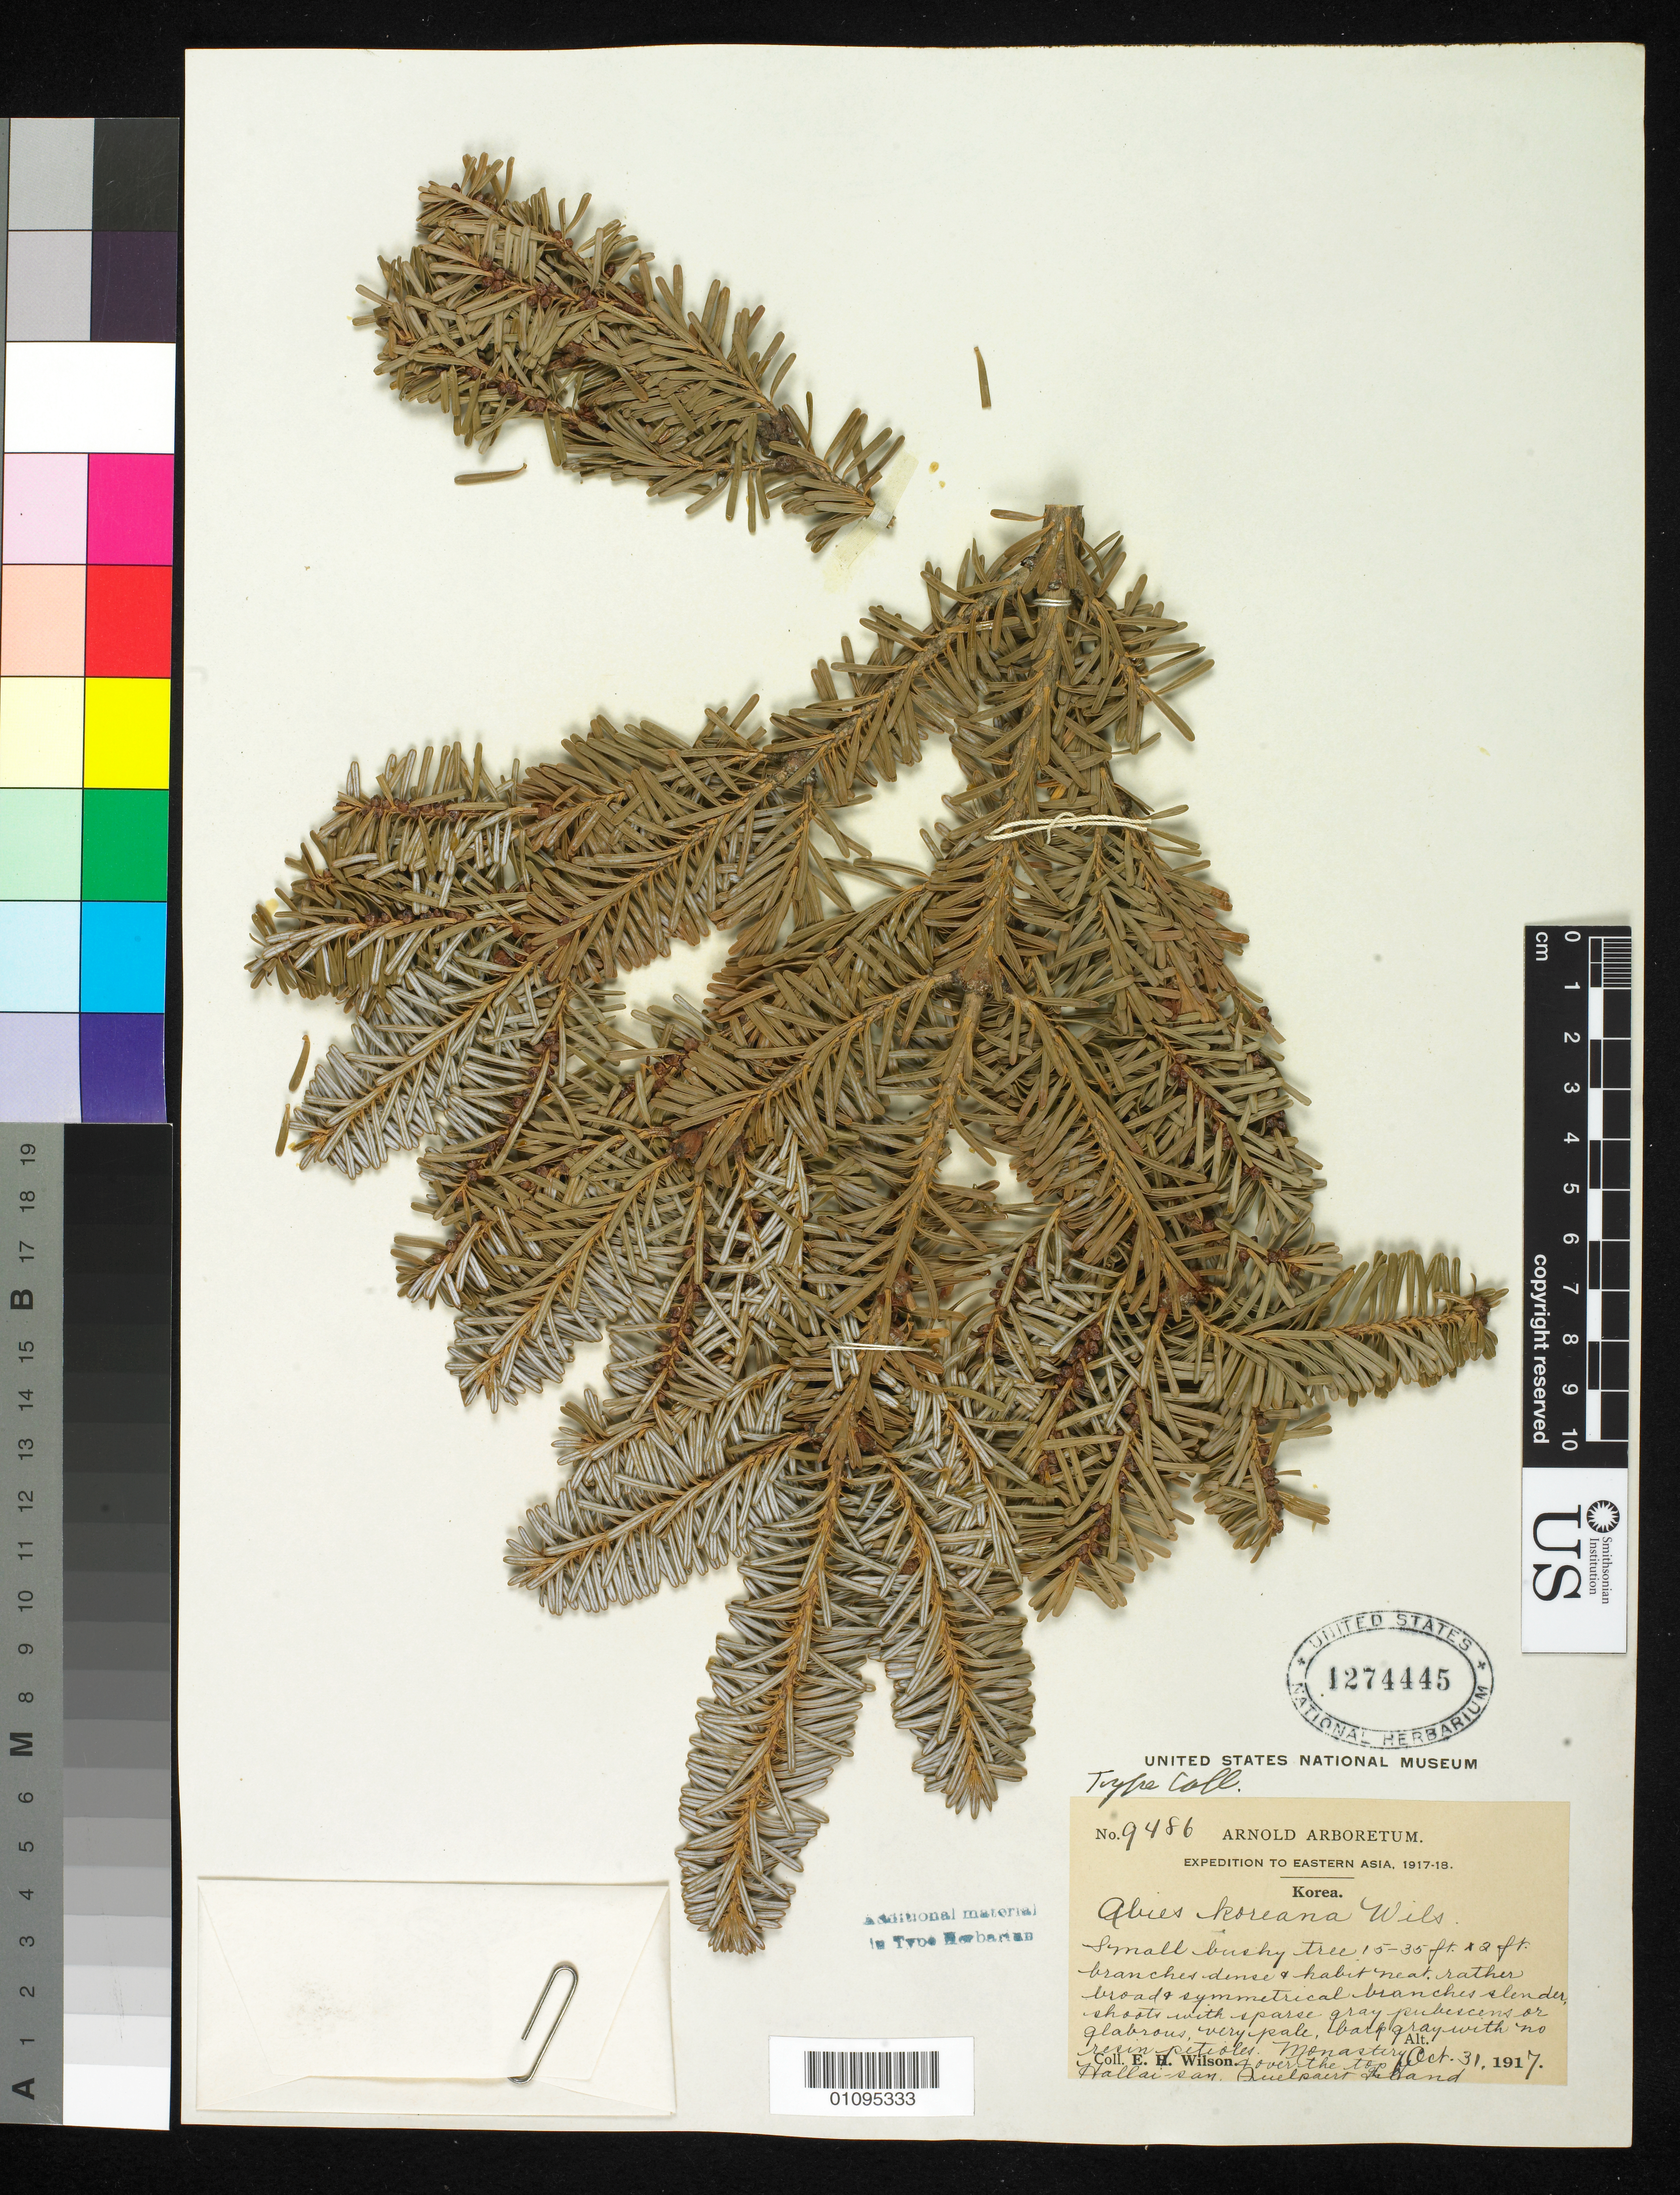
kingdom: Plantae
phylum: Tracheophyta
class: Pinopsida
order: Pinales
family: Pinaceae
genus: Abies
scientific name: Abies koreana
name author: E.H. Wilson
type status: Isotype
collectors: E. H. Wilson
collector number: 9486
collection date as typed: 31 Oct 1917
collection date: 1917-10-31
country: South Korea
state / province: Jeju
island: Jeju Island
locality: Hallai-San.Quelpaert Island.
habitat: Monastery and over the top of oval (?) part of island.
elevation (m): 1000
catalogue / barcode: US 1274445